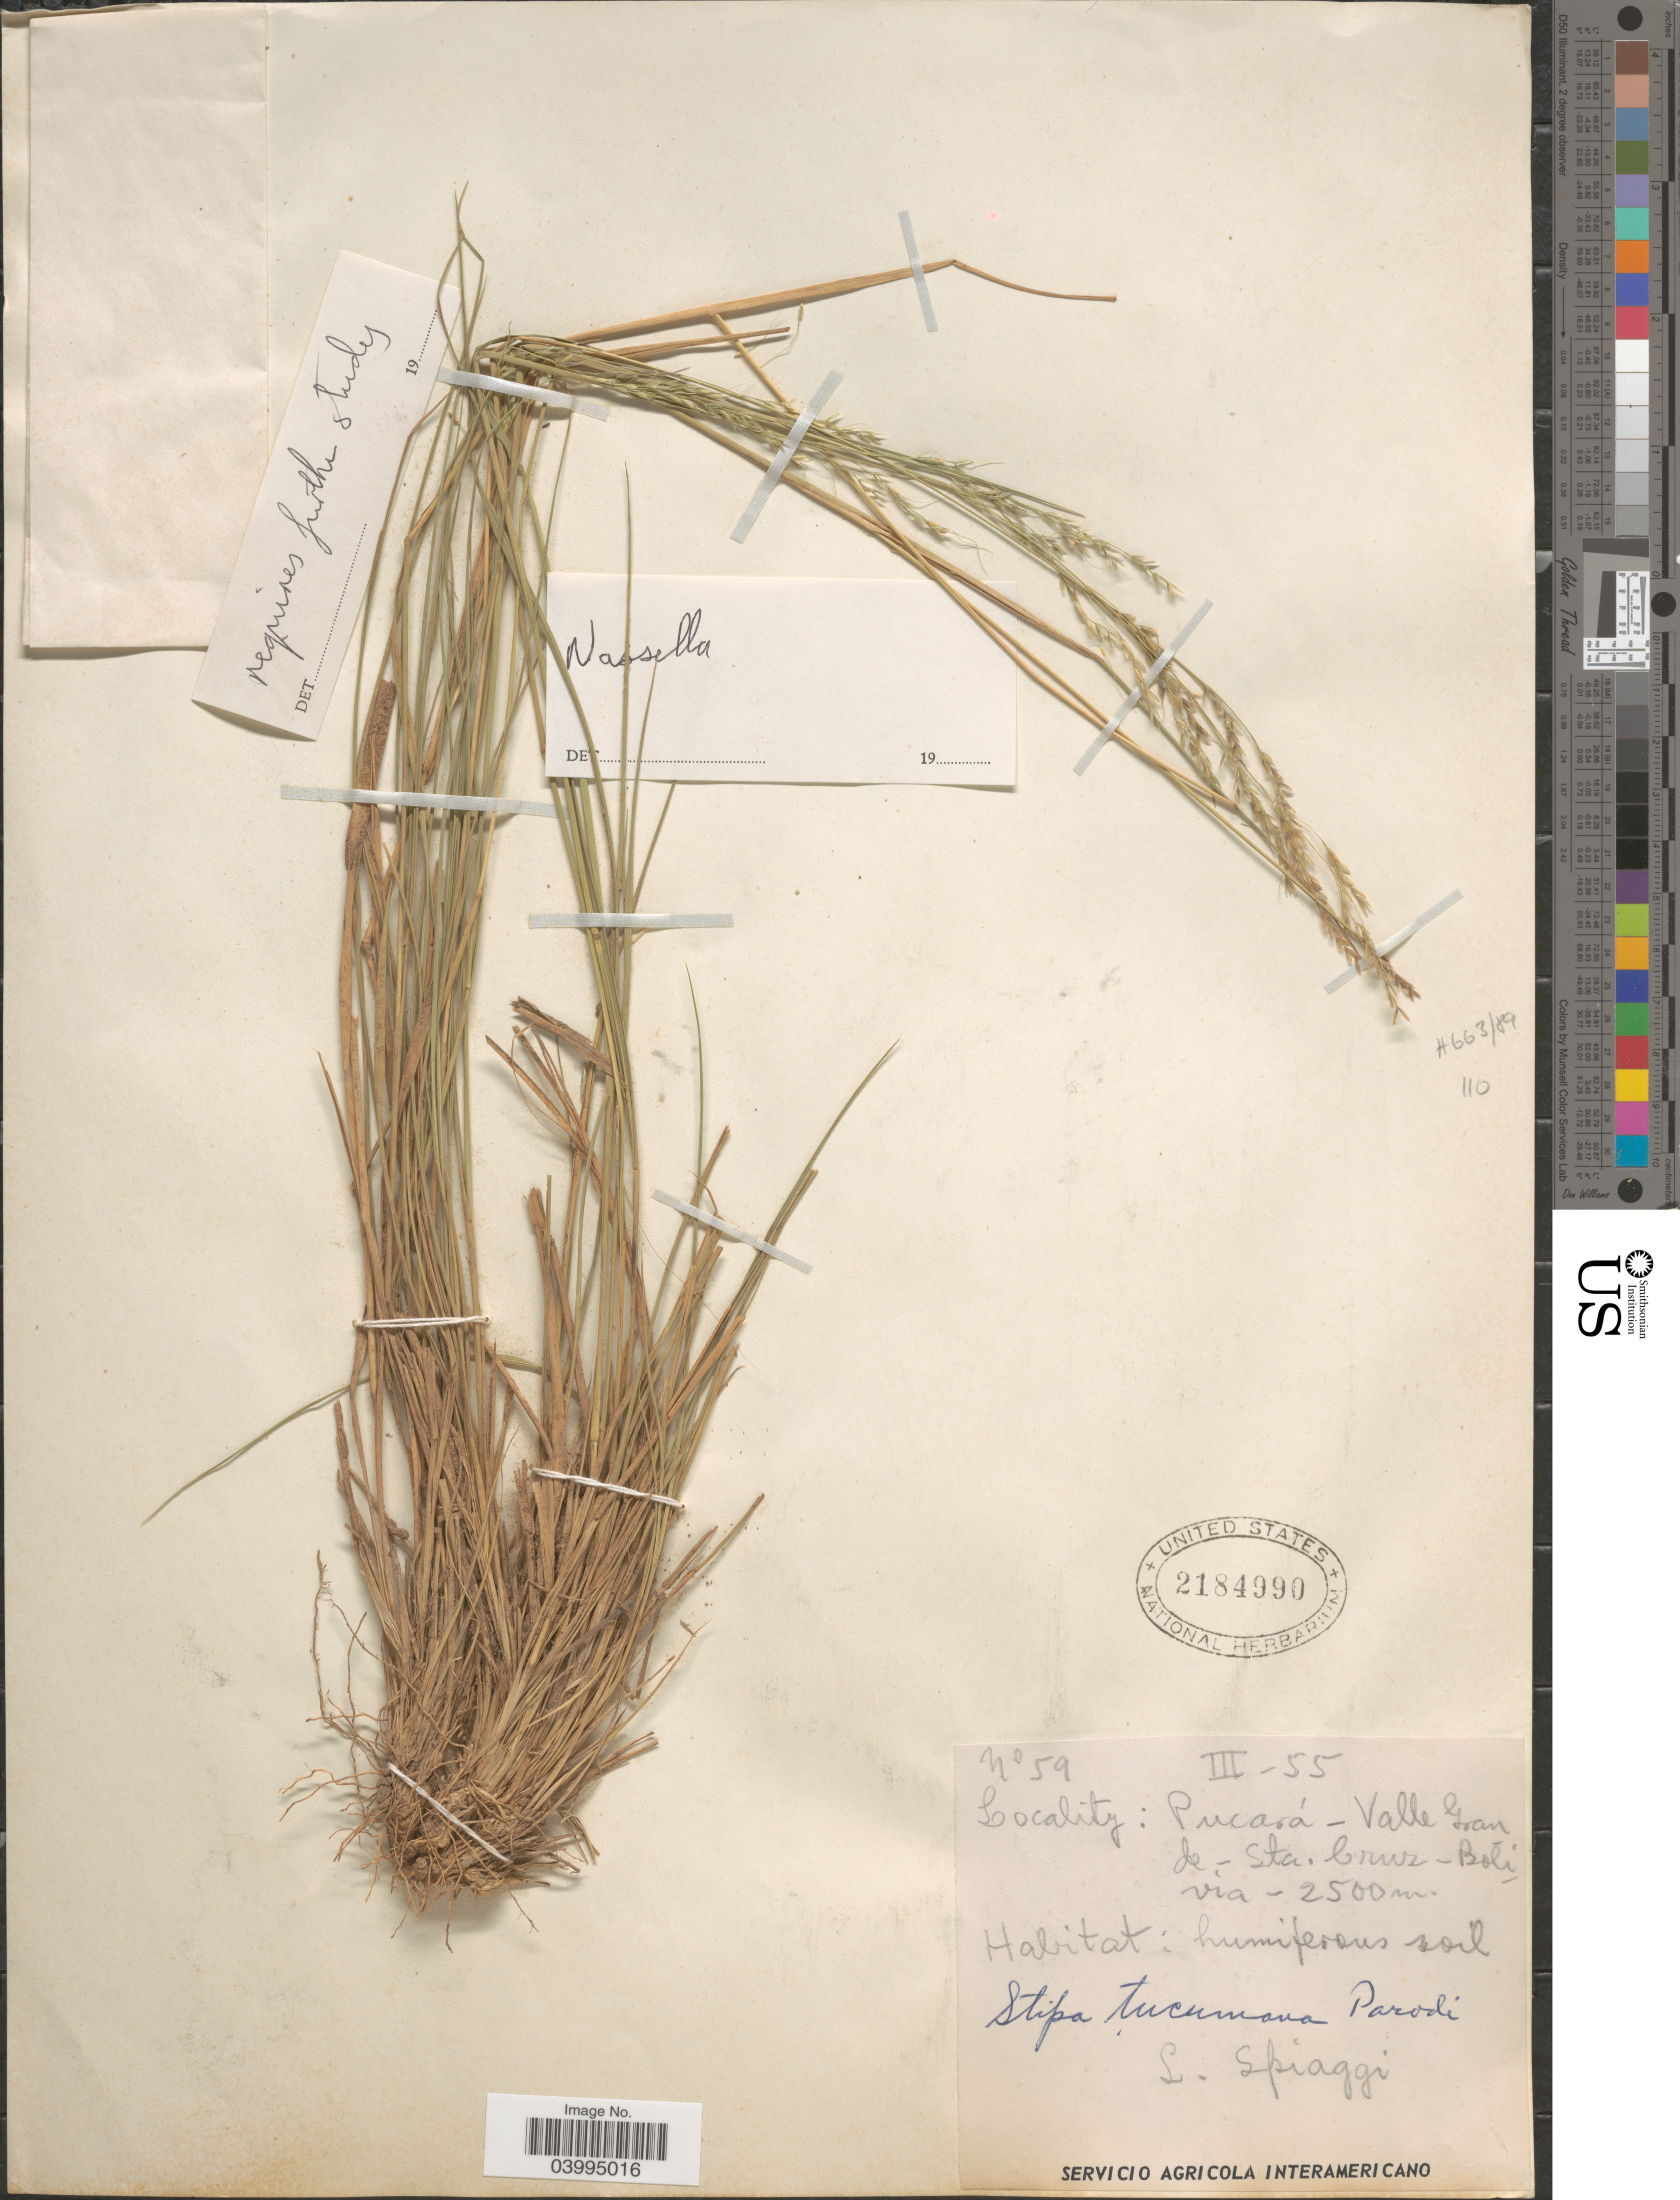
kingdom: Plantae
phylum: Tracheophyta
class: Liliopsida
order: Poales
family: Poaceae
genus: Stipa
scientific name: Stipa sp.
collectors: L. Spiaggi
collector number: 59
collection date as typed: Transcribed d/m/y: /3/55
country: Bolivia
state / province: Santa Cruz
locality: Pucará - Valle Grande.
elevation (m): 2500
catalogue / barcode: US 2184990